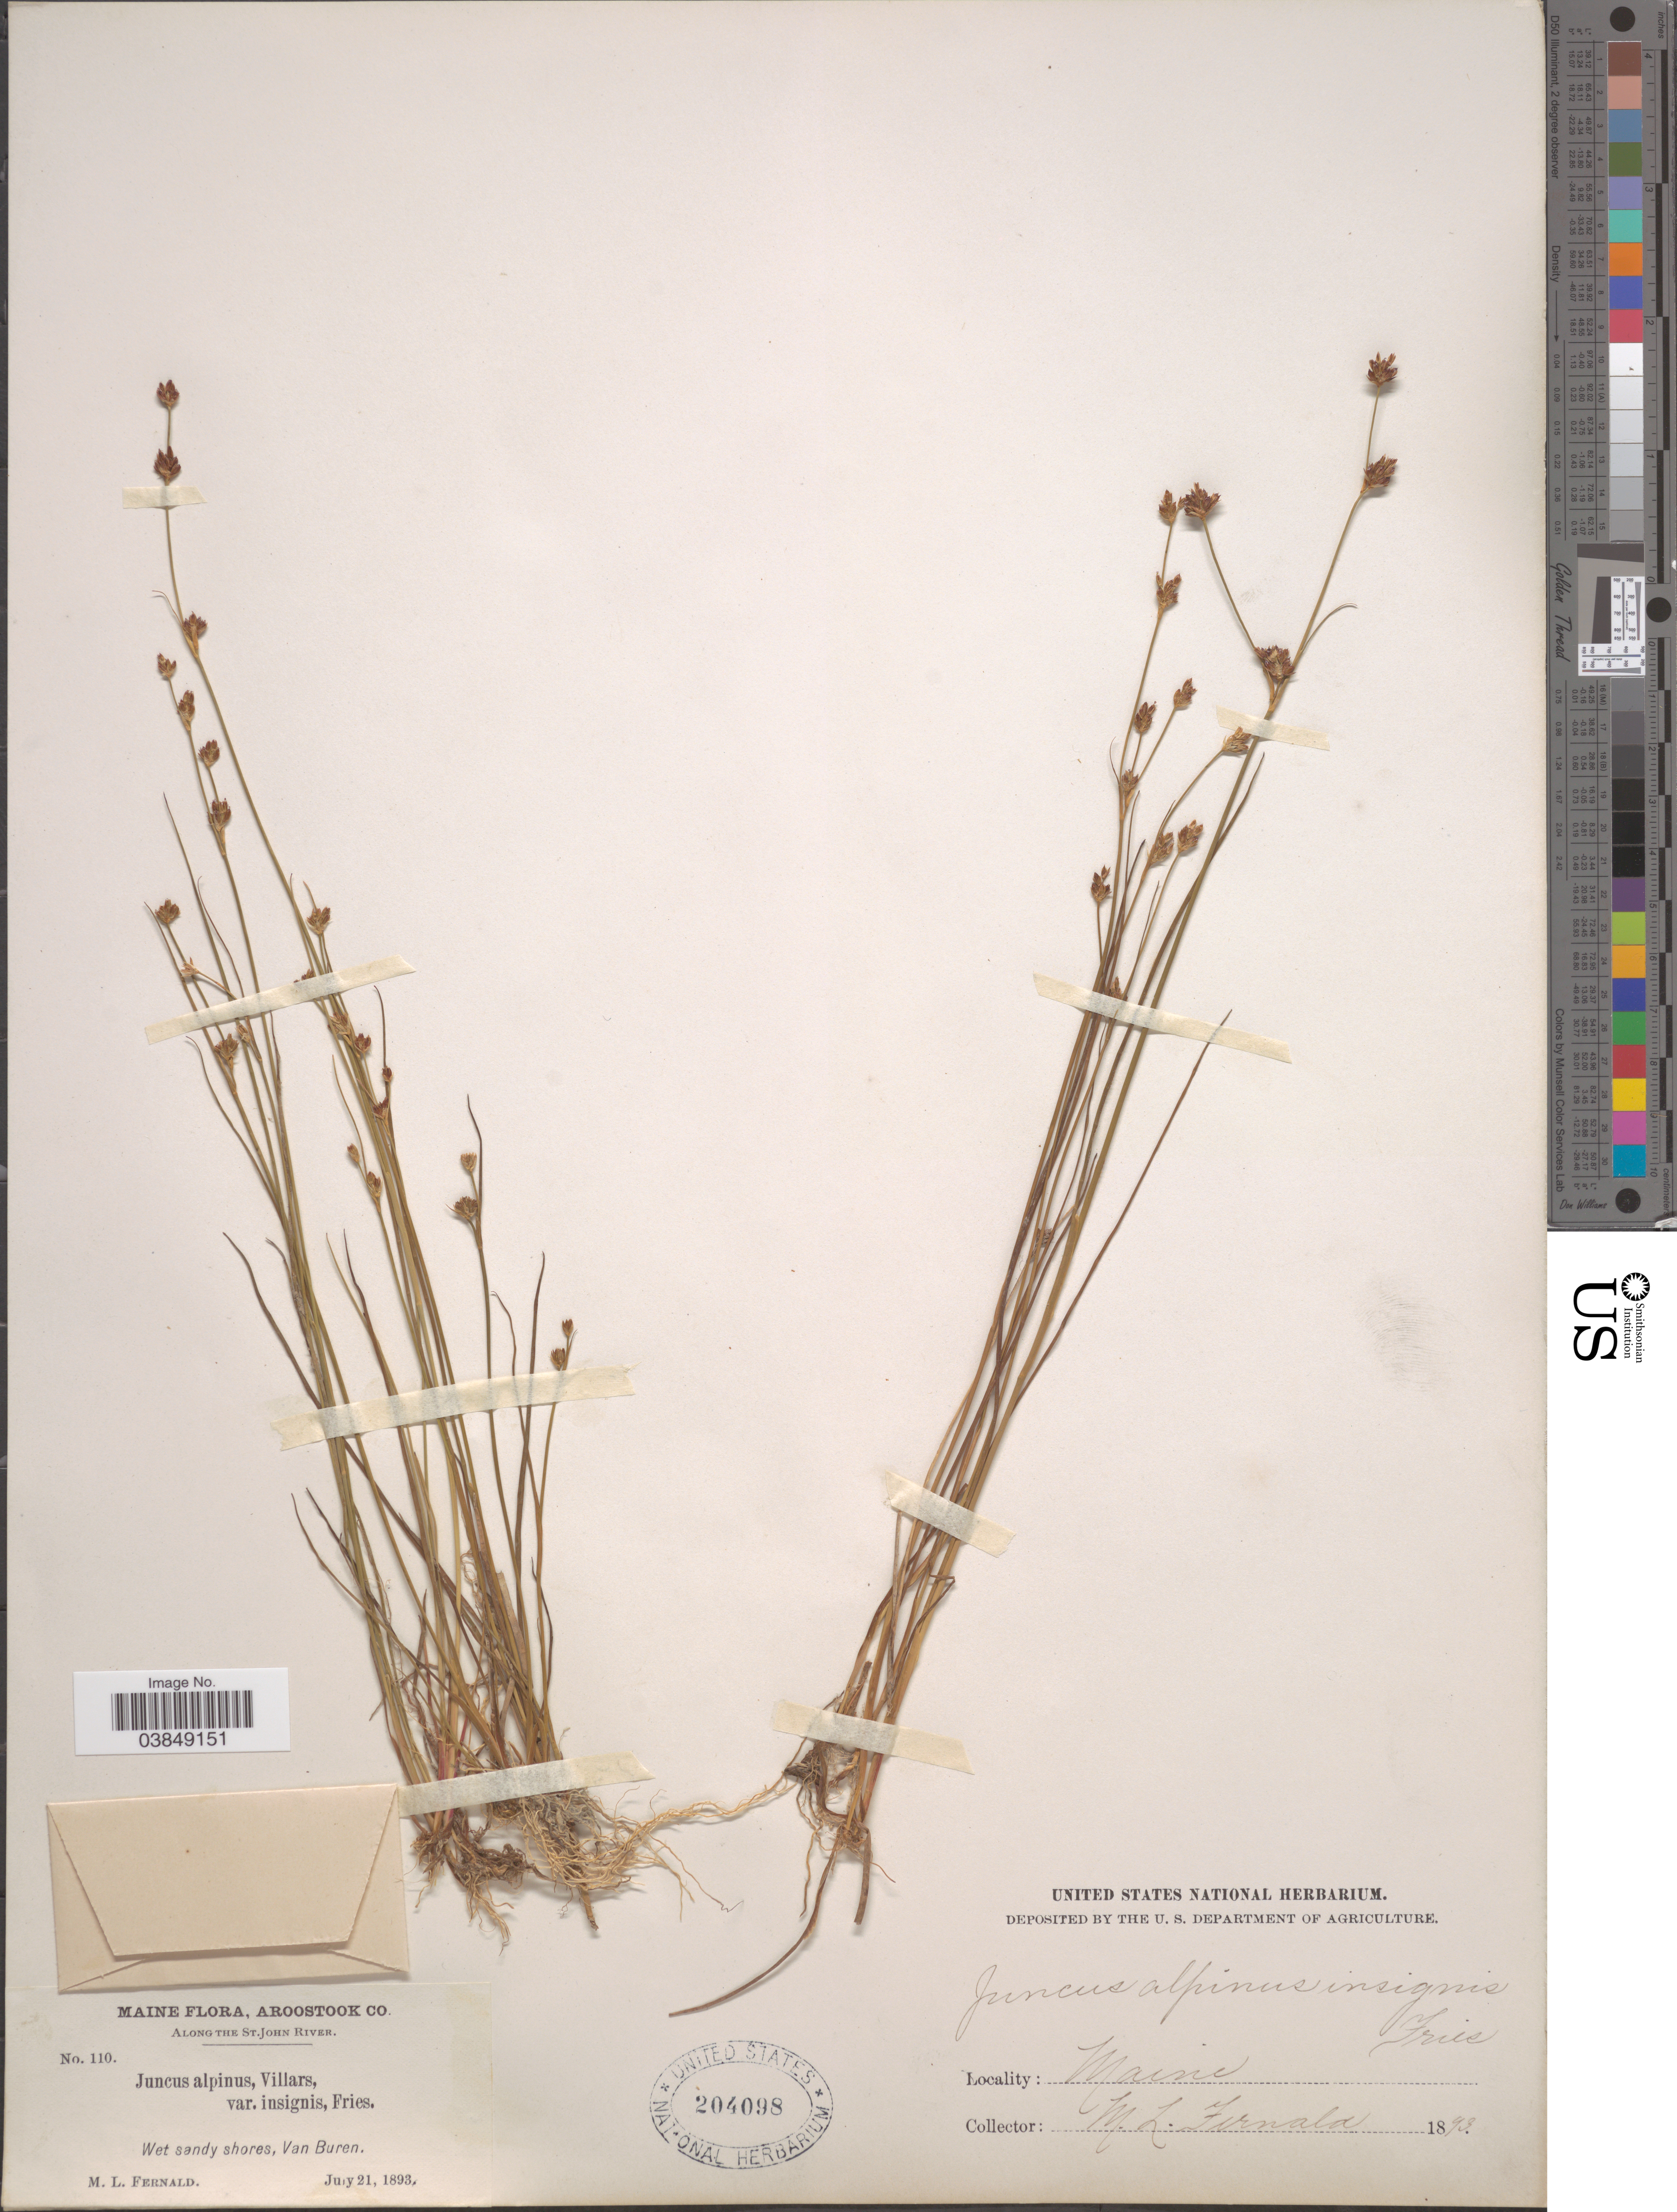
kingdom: Plantae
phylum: Tracheophyta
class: Liliopsida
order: Poales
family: Juncaceae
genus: Juncus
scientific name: Juncus alpinus var. rariflorus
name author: (Hartm.) Hartm.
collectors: M. L. Fernald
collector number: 110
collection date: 1893-07-21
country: United States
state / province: Maine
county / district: Aroostook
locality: Along the St. John River. Wet sandy shores, Van Buren.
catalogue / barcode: US 204098